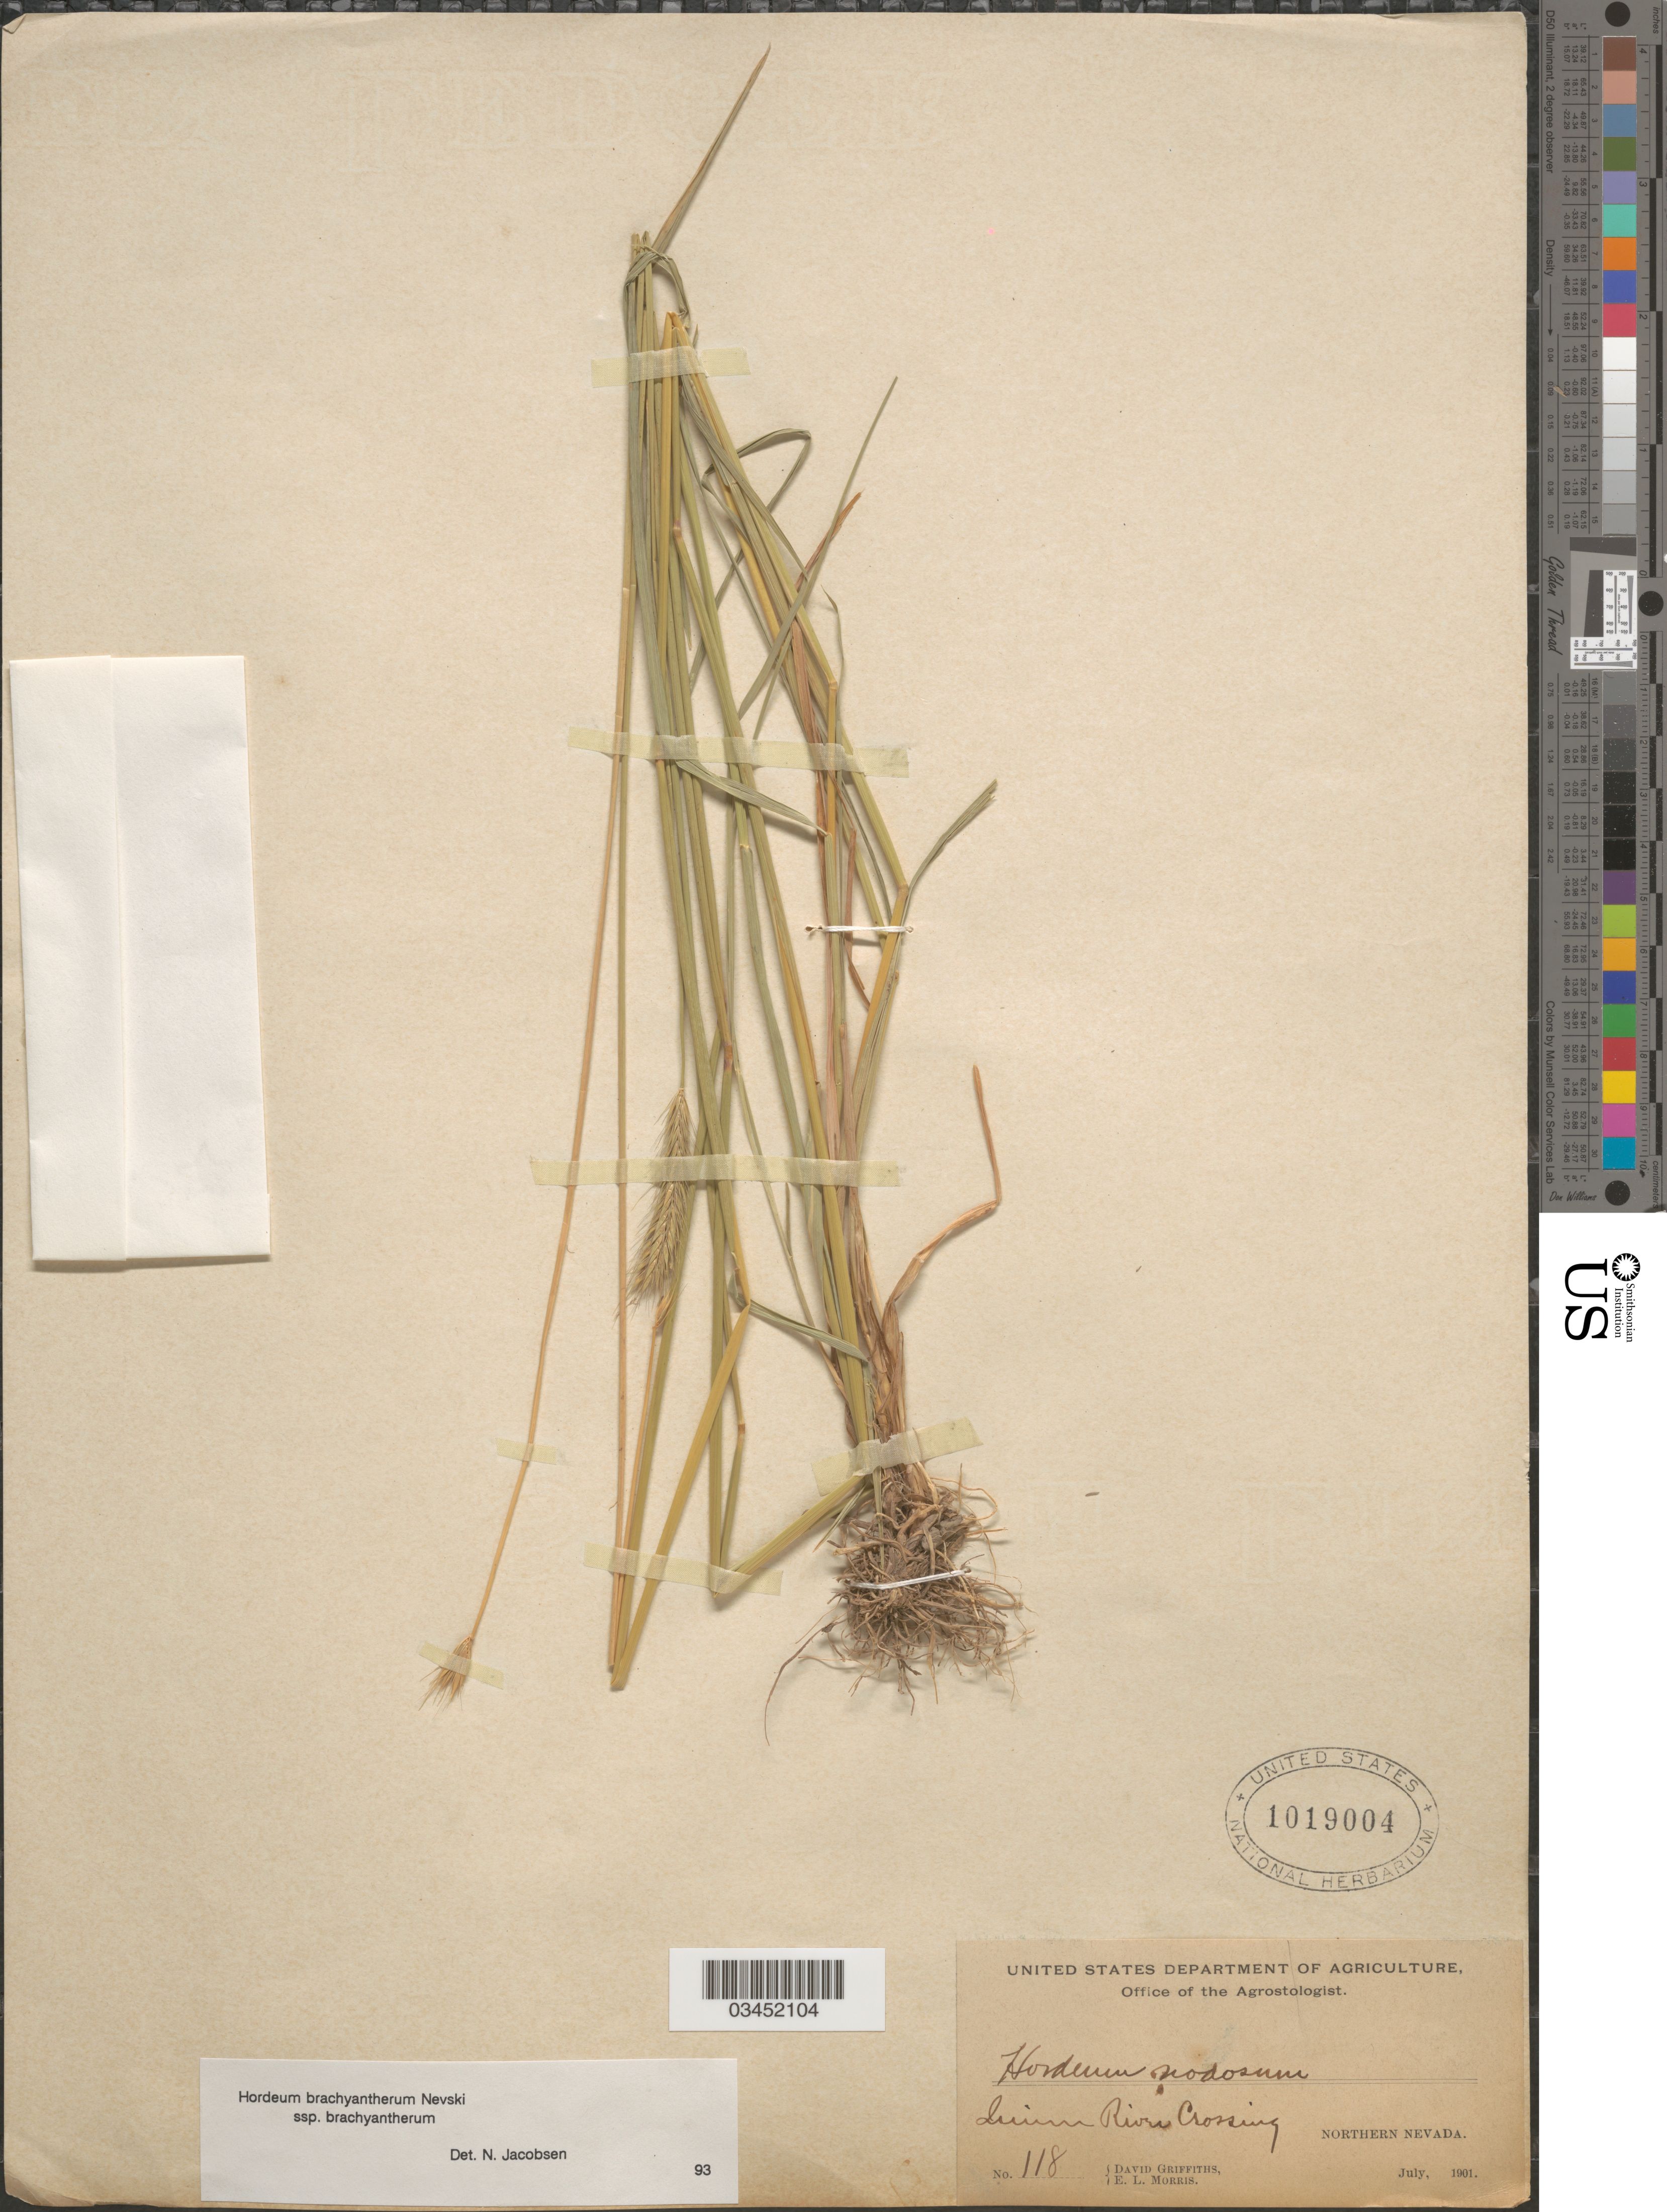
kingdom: Plantae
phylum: Tracheophyta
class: Liliopsida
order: Poales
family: Poaceae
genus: Hordeum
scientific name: Hordeum brachyantherum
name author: Nevski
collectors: D. Griffiths & E. Morris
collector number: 118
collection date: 1901-07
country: United States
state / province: Nevada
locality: Quinn River Crossing. Northern Nevada.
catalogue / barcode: US 1019004